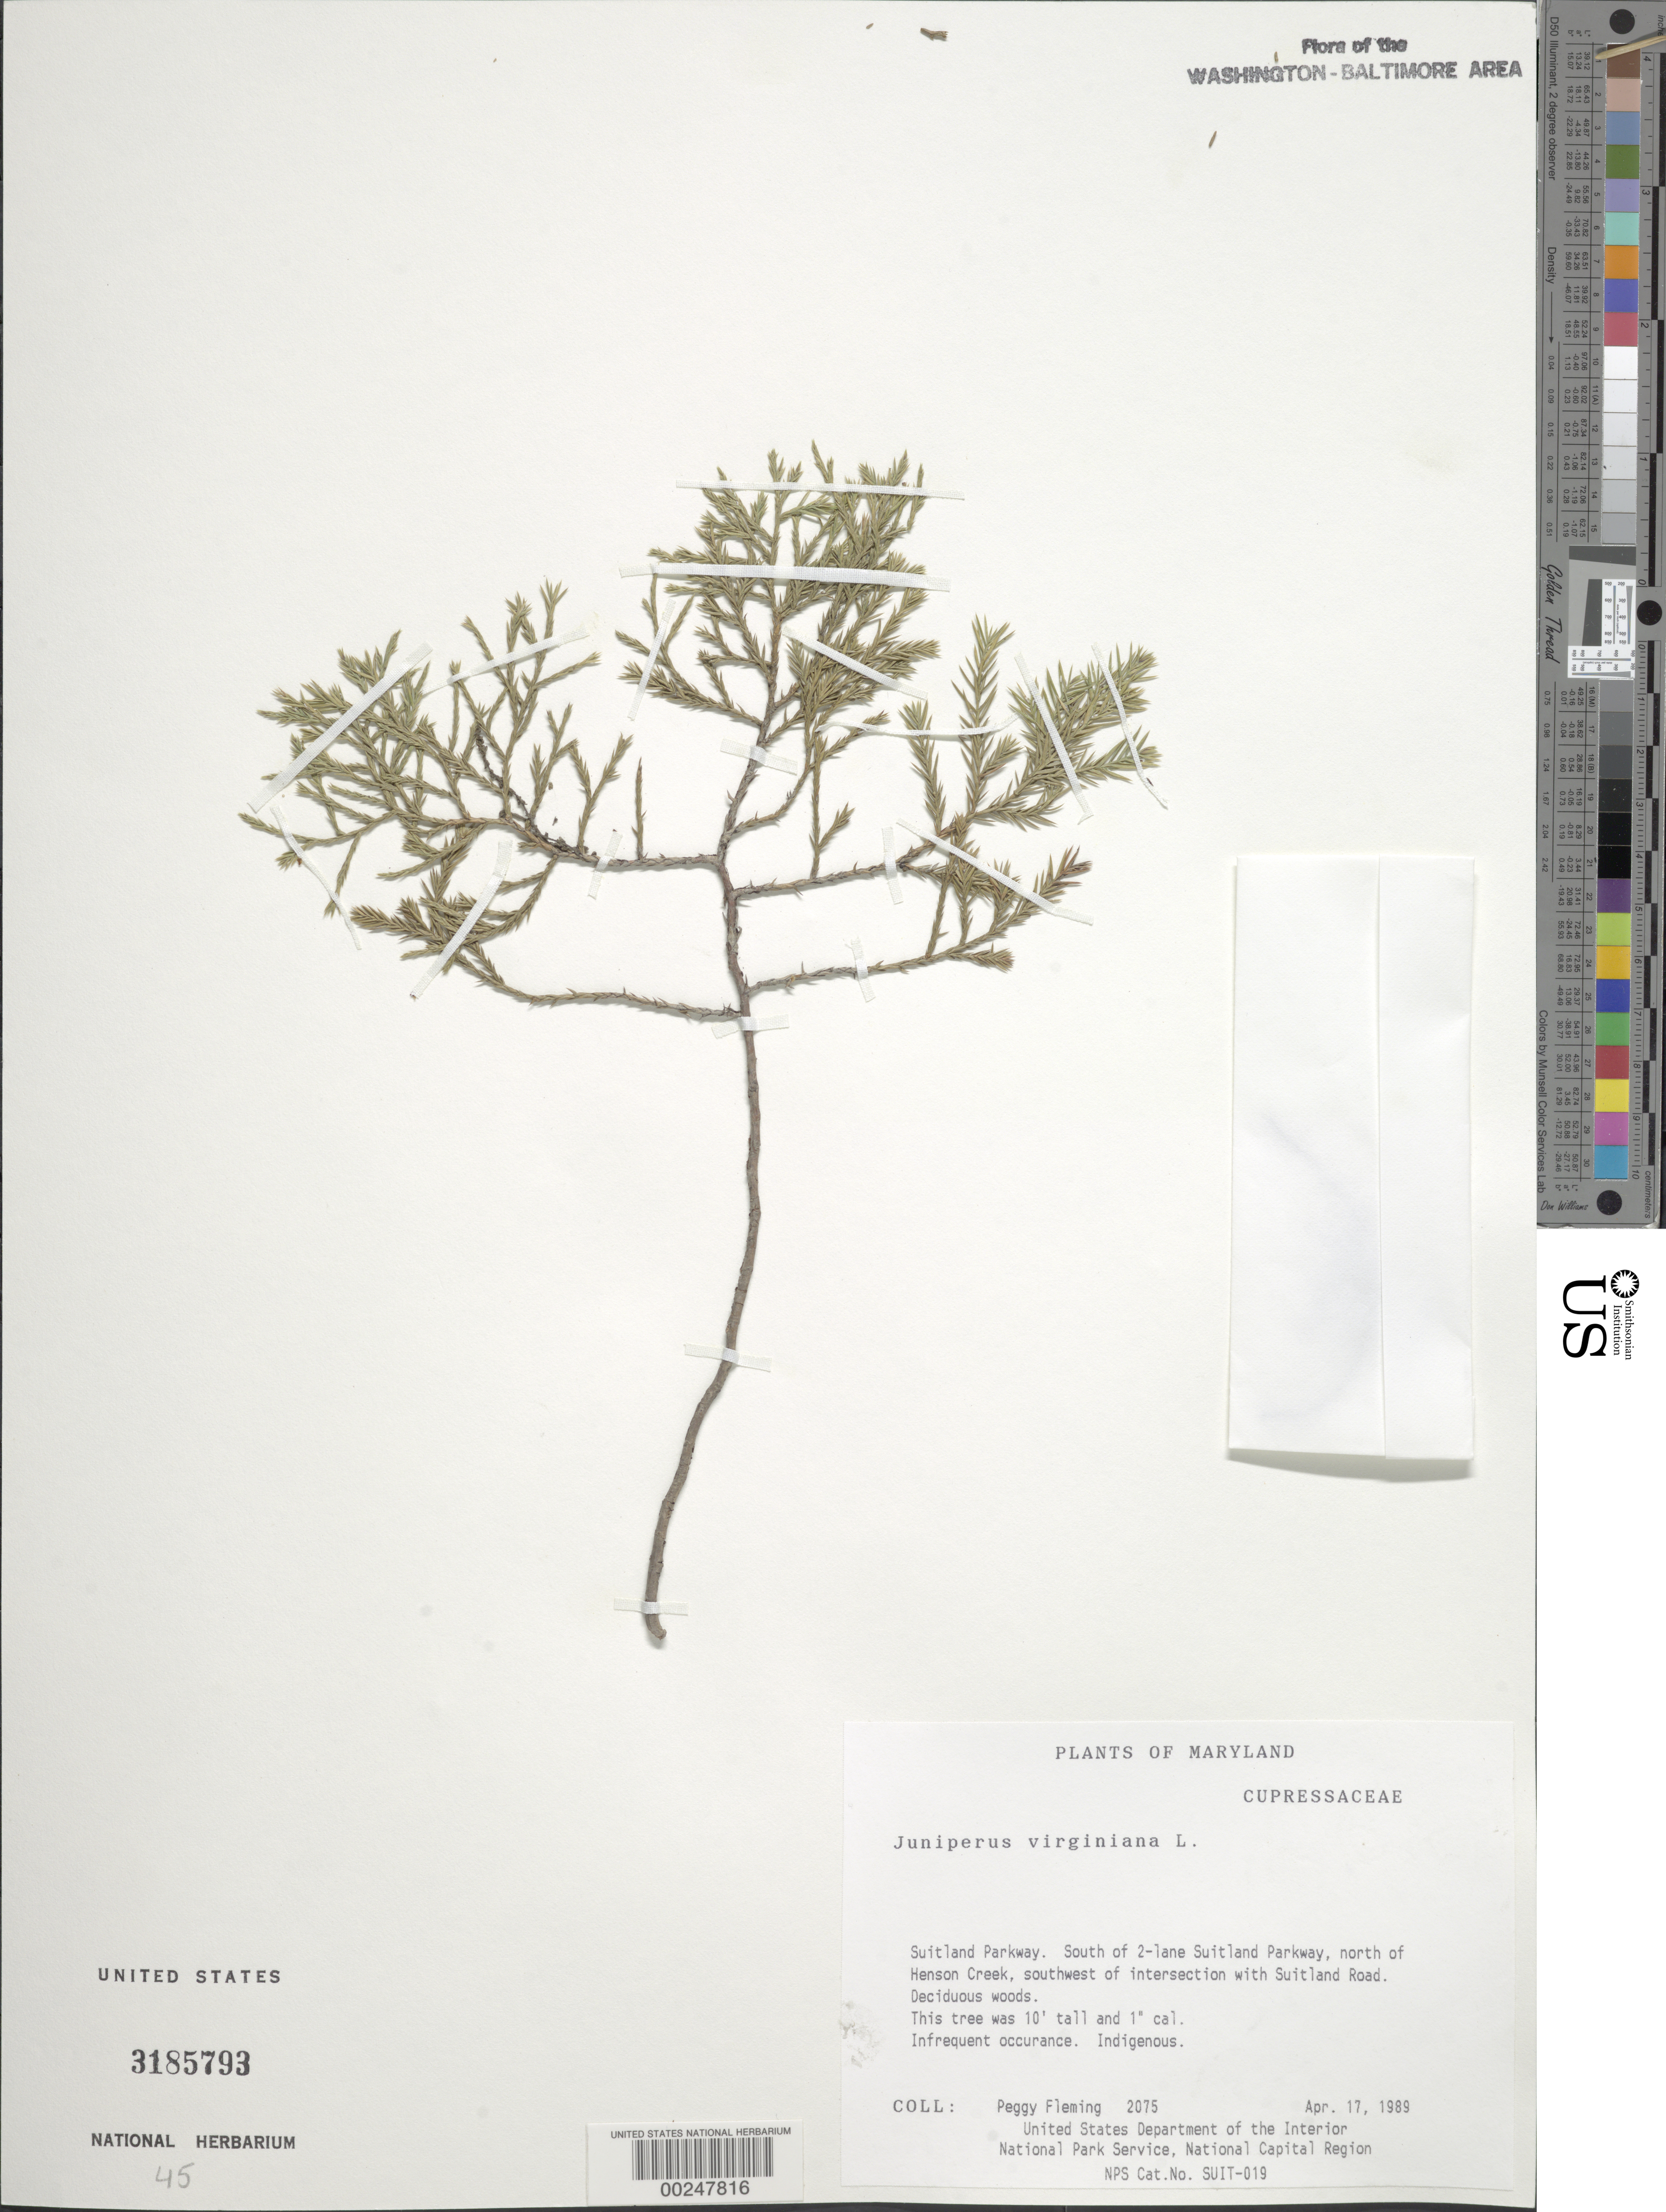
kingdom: Plantae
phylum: Tracheophyta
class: Pinopsida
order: Pinales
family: Cupressaceae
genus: Juniperus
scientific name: Juniperus virginiana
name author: L.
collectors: P. Fleming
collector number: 2075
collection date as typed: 17 Apr 1989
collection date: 1989-04-17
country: United States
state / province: Maryland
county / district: Prince George's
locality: Suitland Parkway, S of Suitland Parkway, N of Henson Creek, SW of intersection with Suitland Rd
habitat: Deciduous woods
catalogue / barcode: US 3185793